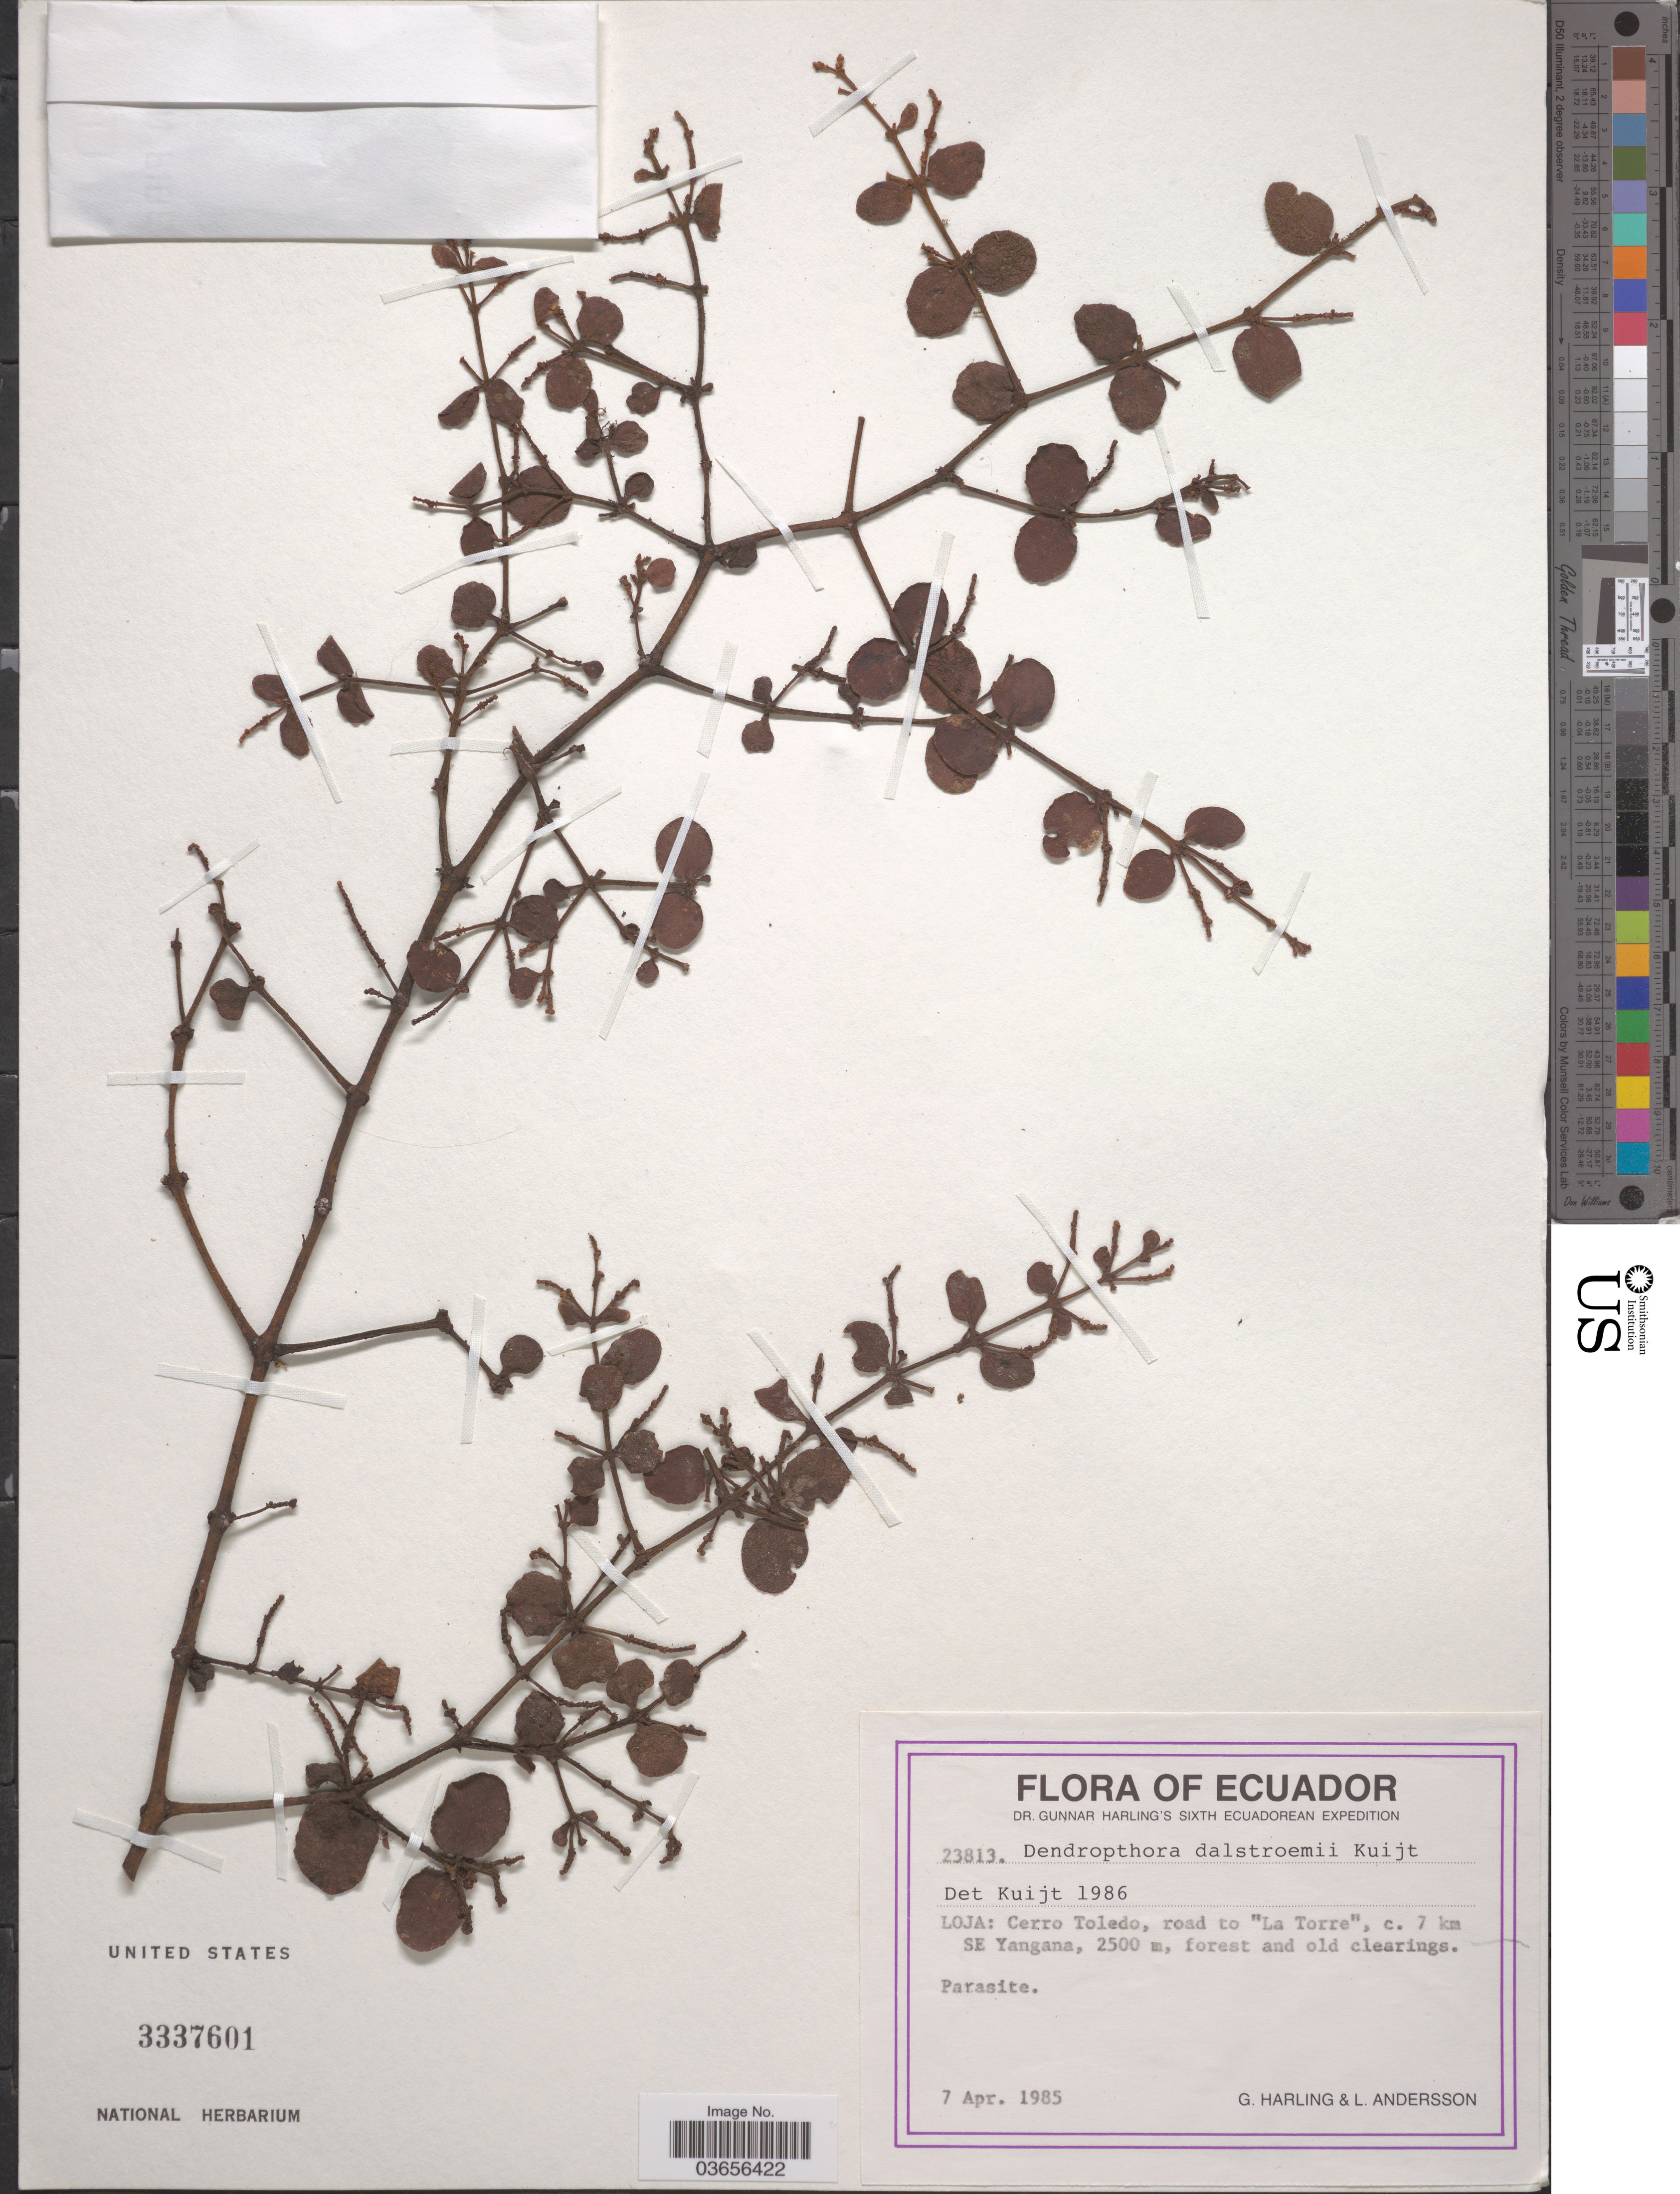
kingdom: Plantae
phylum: Tracheophyta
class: Magnoliopsida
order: Santalales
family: Viscaceae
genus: Dendrophthora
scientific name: Dendrophthora dalstroemii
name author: Kuijt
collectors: G. Harling & L. Andersson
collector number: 23813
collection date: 1985-04-07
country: Ecuador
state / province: Loja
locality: Cerro Toledo, road to "La Torre", c. 7 km SE Yangana, forest and old clearings.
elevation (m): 2500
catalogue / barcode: US 3337601